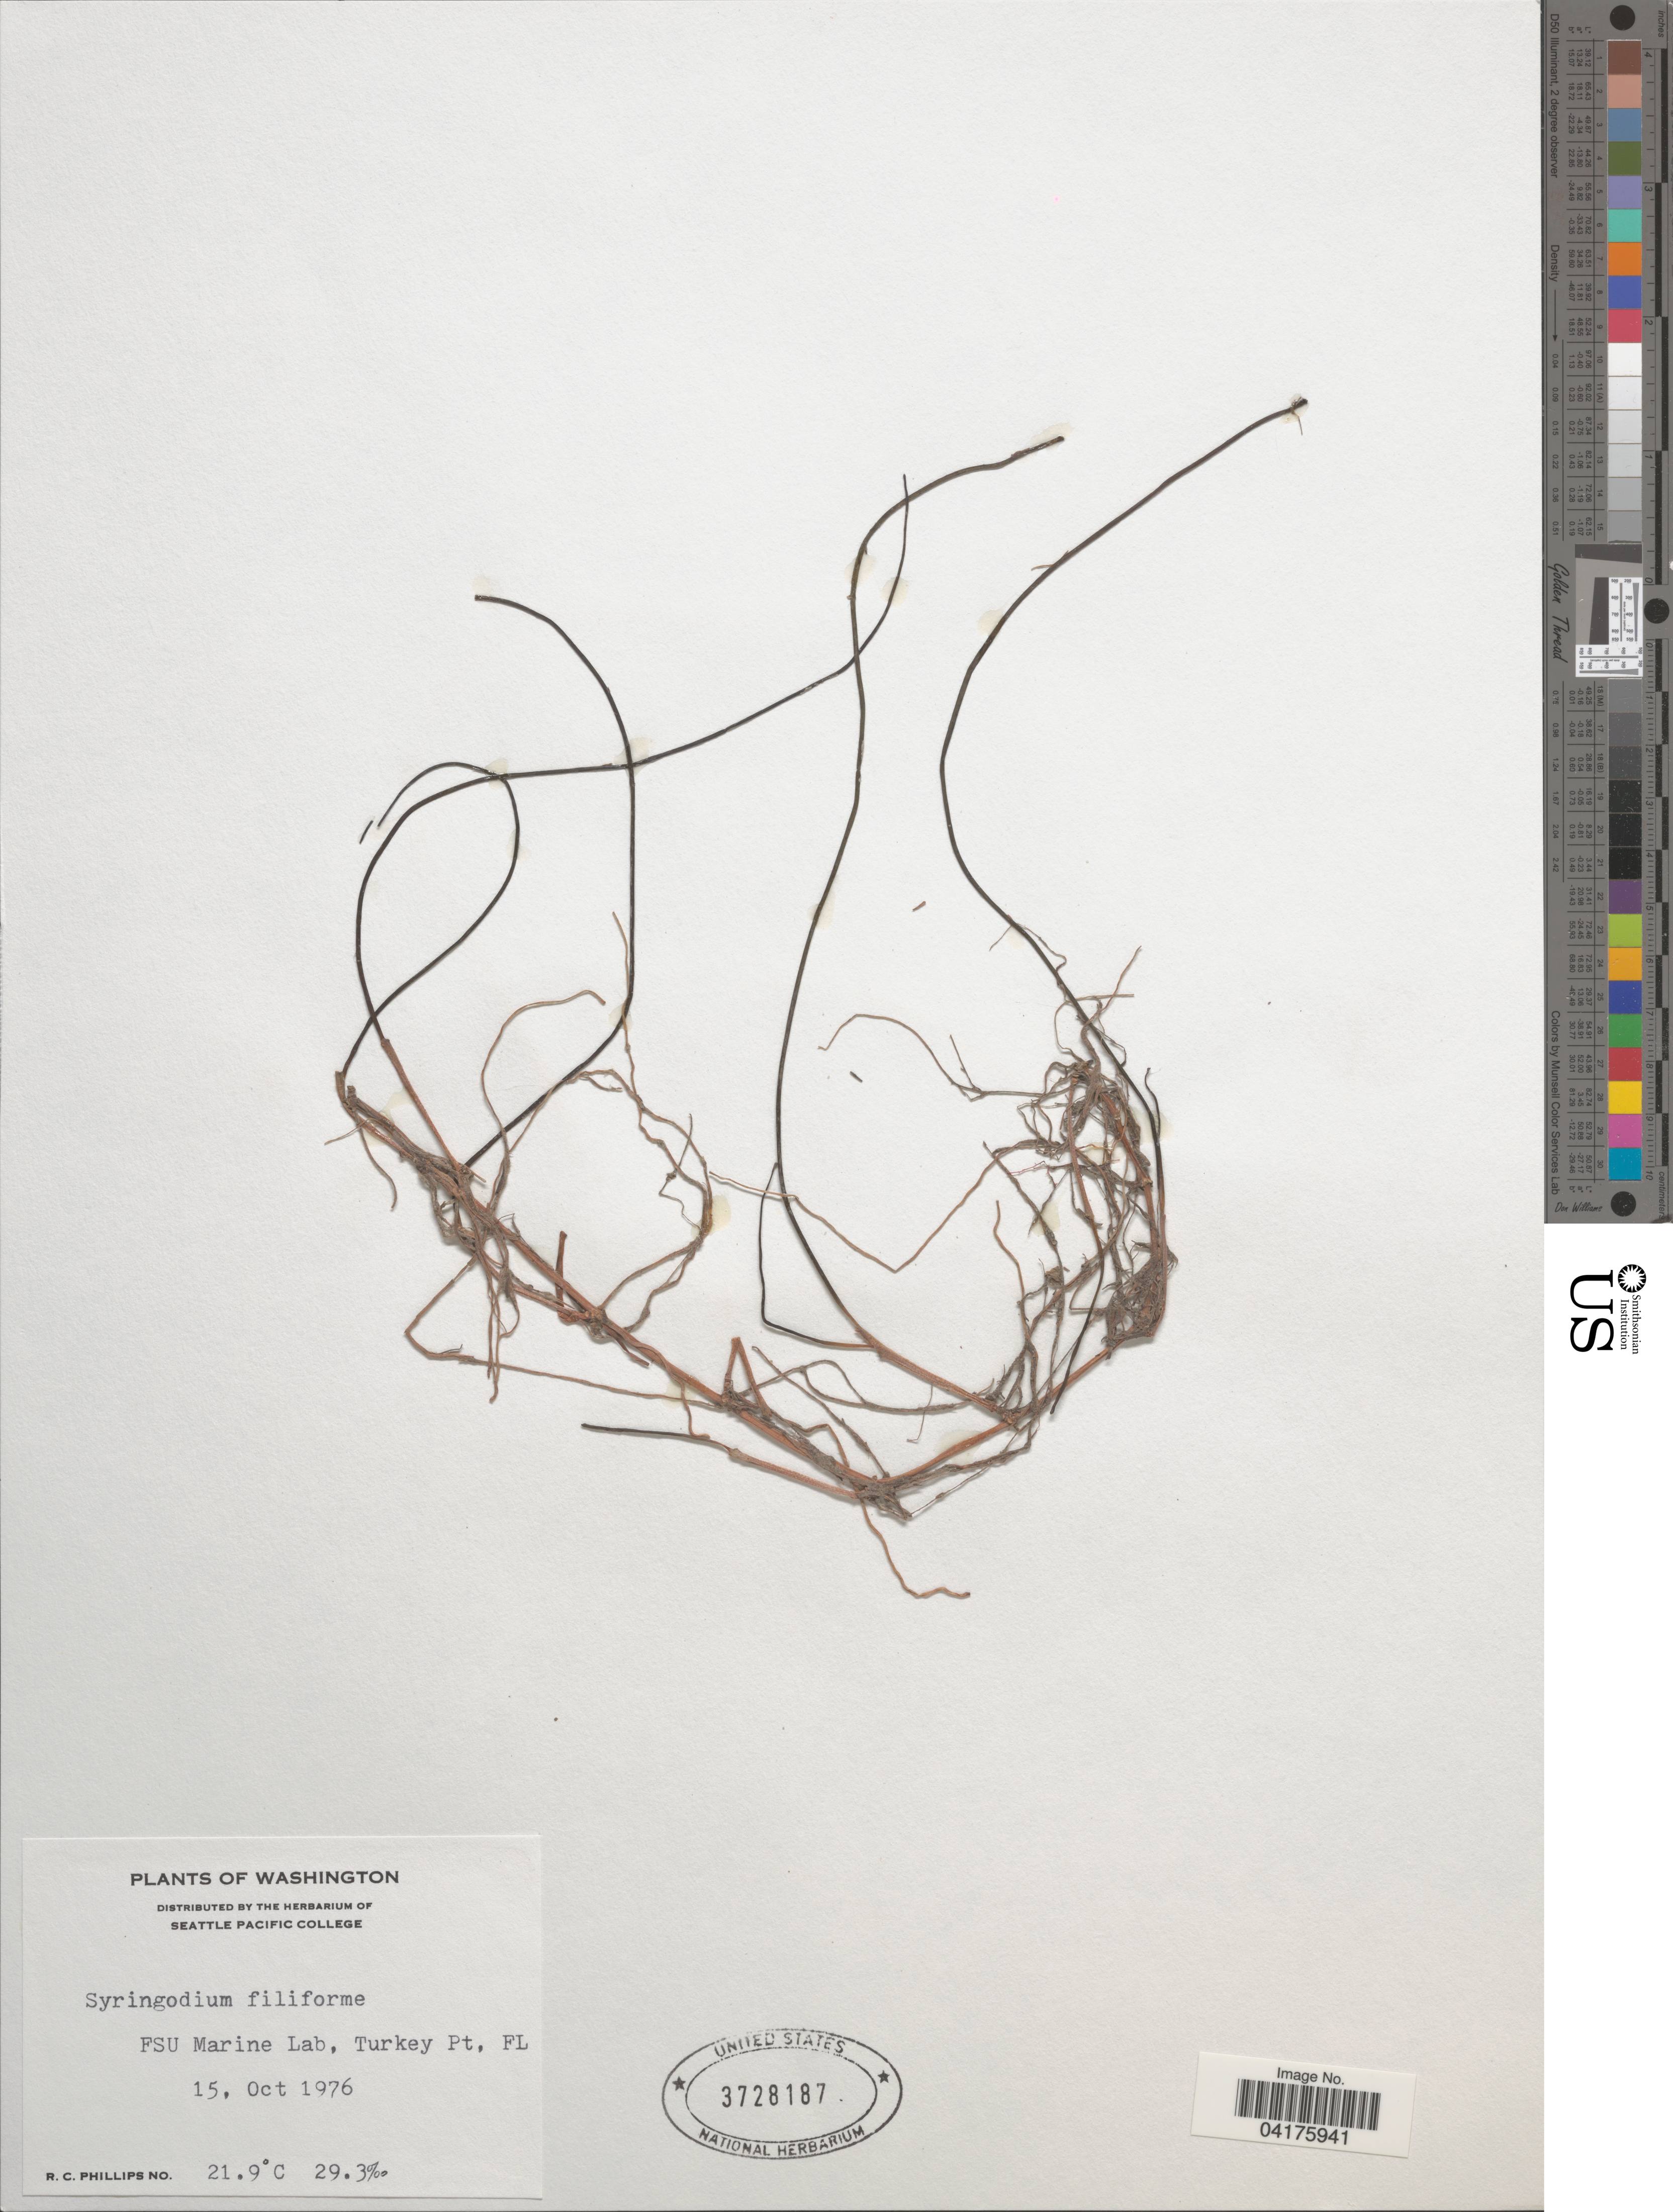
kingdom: Plantae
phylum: Tracheophyta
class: Liliopsida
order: Alismatales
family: Cymodoceaceae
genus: Syringodium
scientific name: Syringodium filiforme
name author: Kütz.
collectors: R. C. Phillips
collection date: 1976-10-15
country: United States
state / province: Florida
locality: FSU Marine Lab. Turkey Pt., FL.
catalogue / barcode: US 3728187